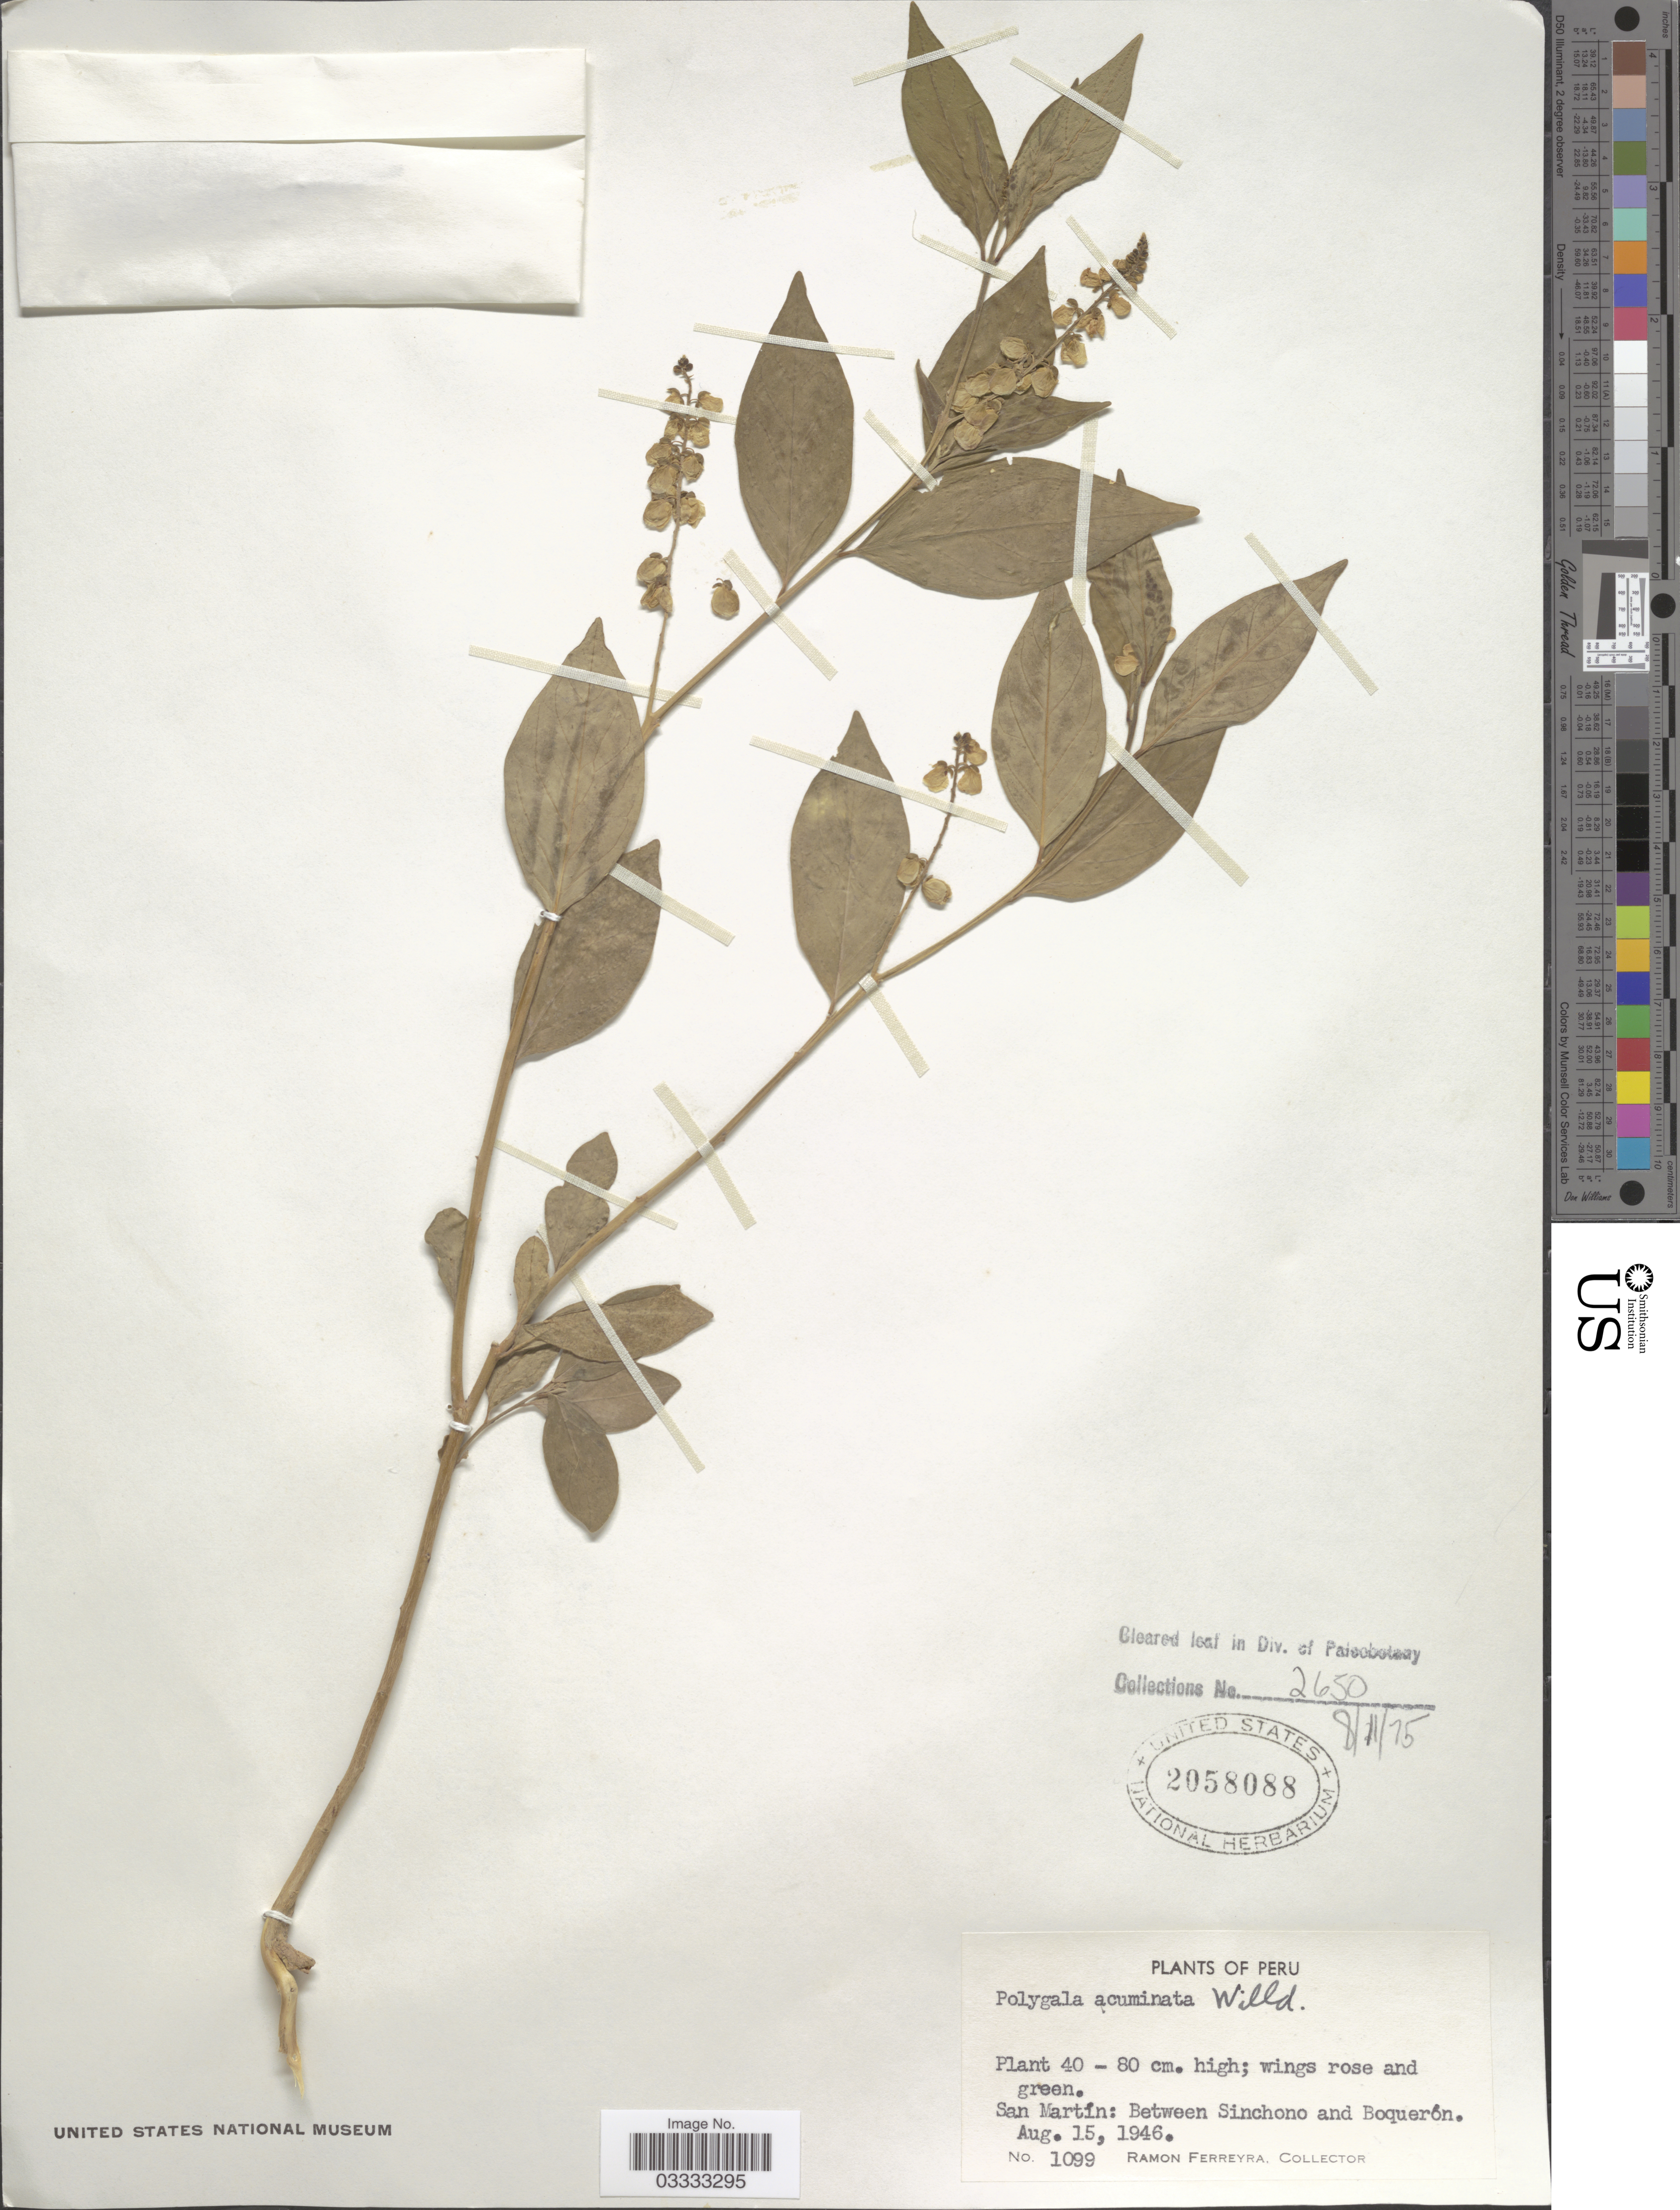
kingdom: Plantae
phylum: Tracheophyta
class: Magnoliopsida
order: Fabales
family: Polygalaceae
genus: Asemeia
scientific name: Asemeia acuminata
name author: (Willd.) J.F.B. Pastore & J.R. Abbott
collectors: R. A. Ferreyra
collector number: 1099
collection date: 1946-08-15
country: Peru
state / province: San Martín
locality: Between Sinchono and Boquerón.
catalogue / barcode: US 2058088